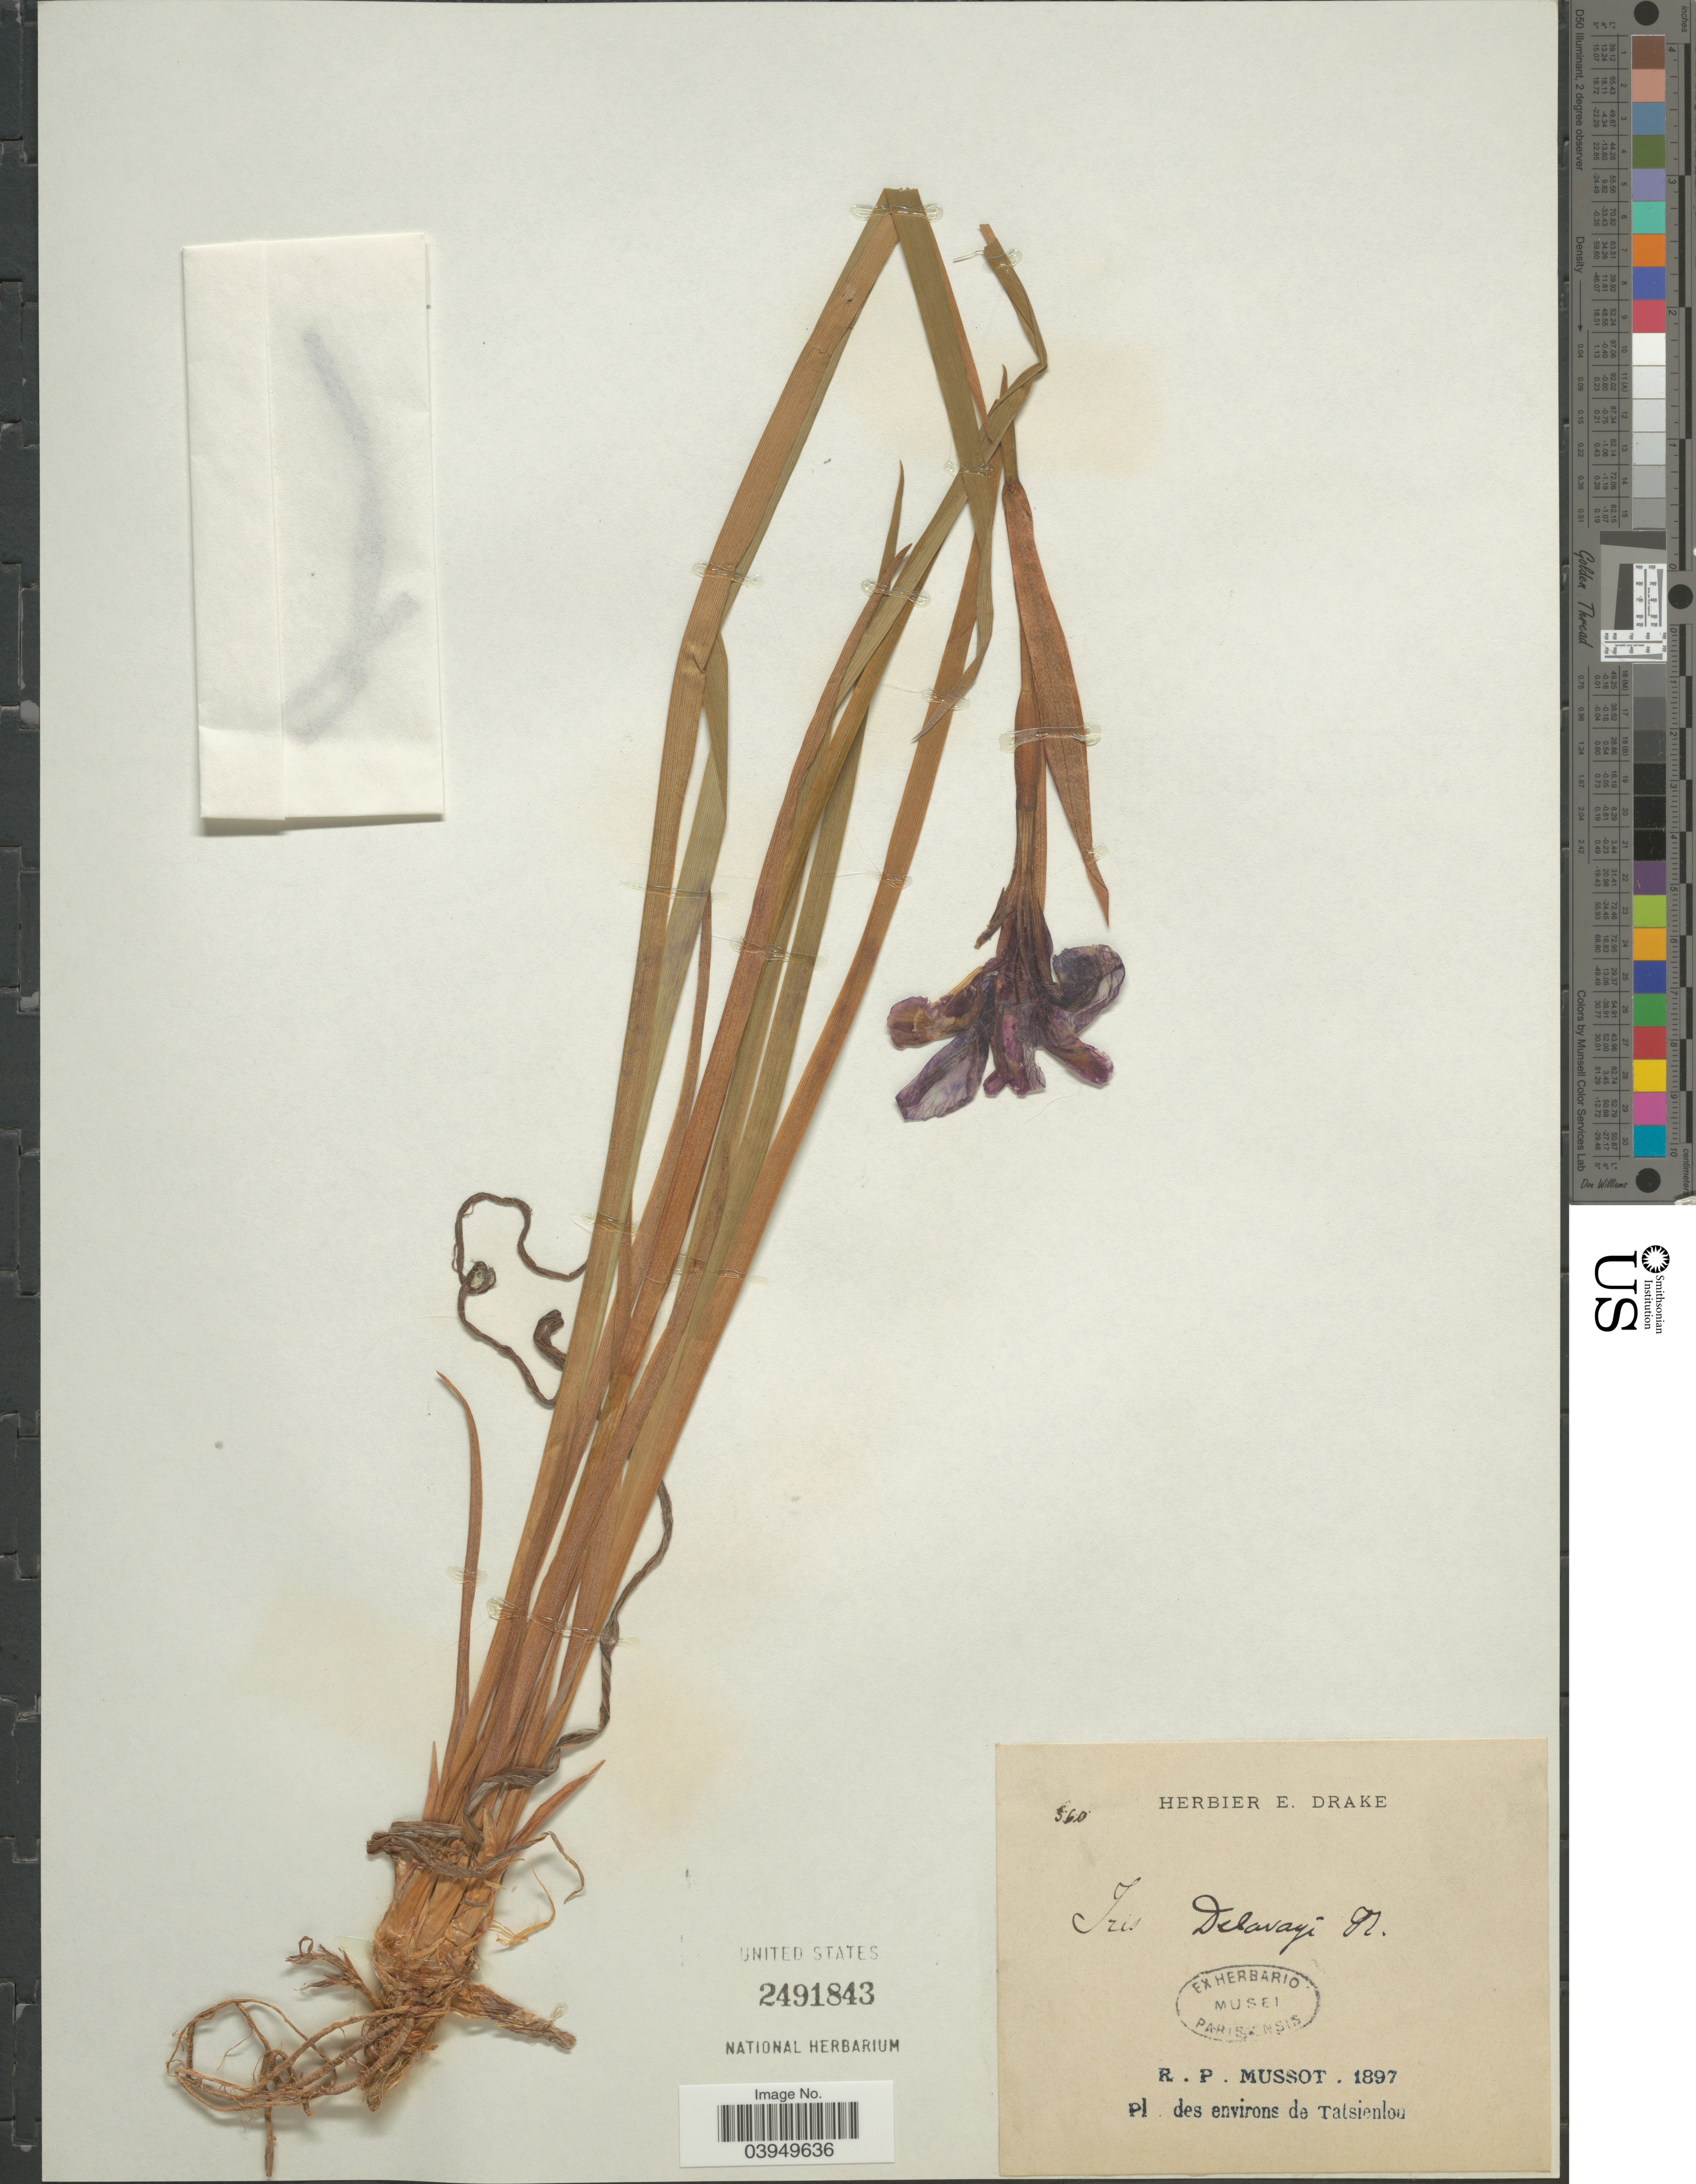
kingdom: Plantae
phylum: Tracheophyta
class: Liliopsida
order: Asparagales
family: Iridaceae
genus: Iris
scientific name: Iris delavayi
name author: Micheli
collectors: R. Mussot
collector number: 560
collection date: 1897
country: China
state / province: Sichuan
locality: Environs de Tatsienlou.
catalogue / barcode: US 2491843